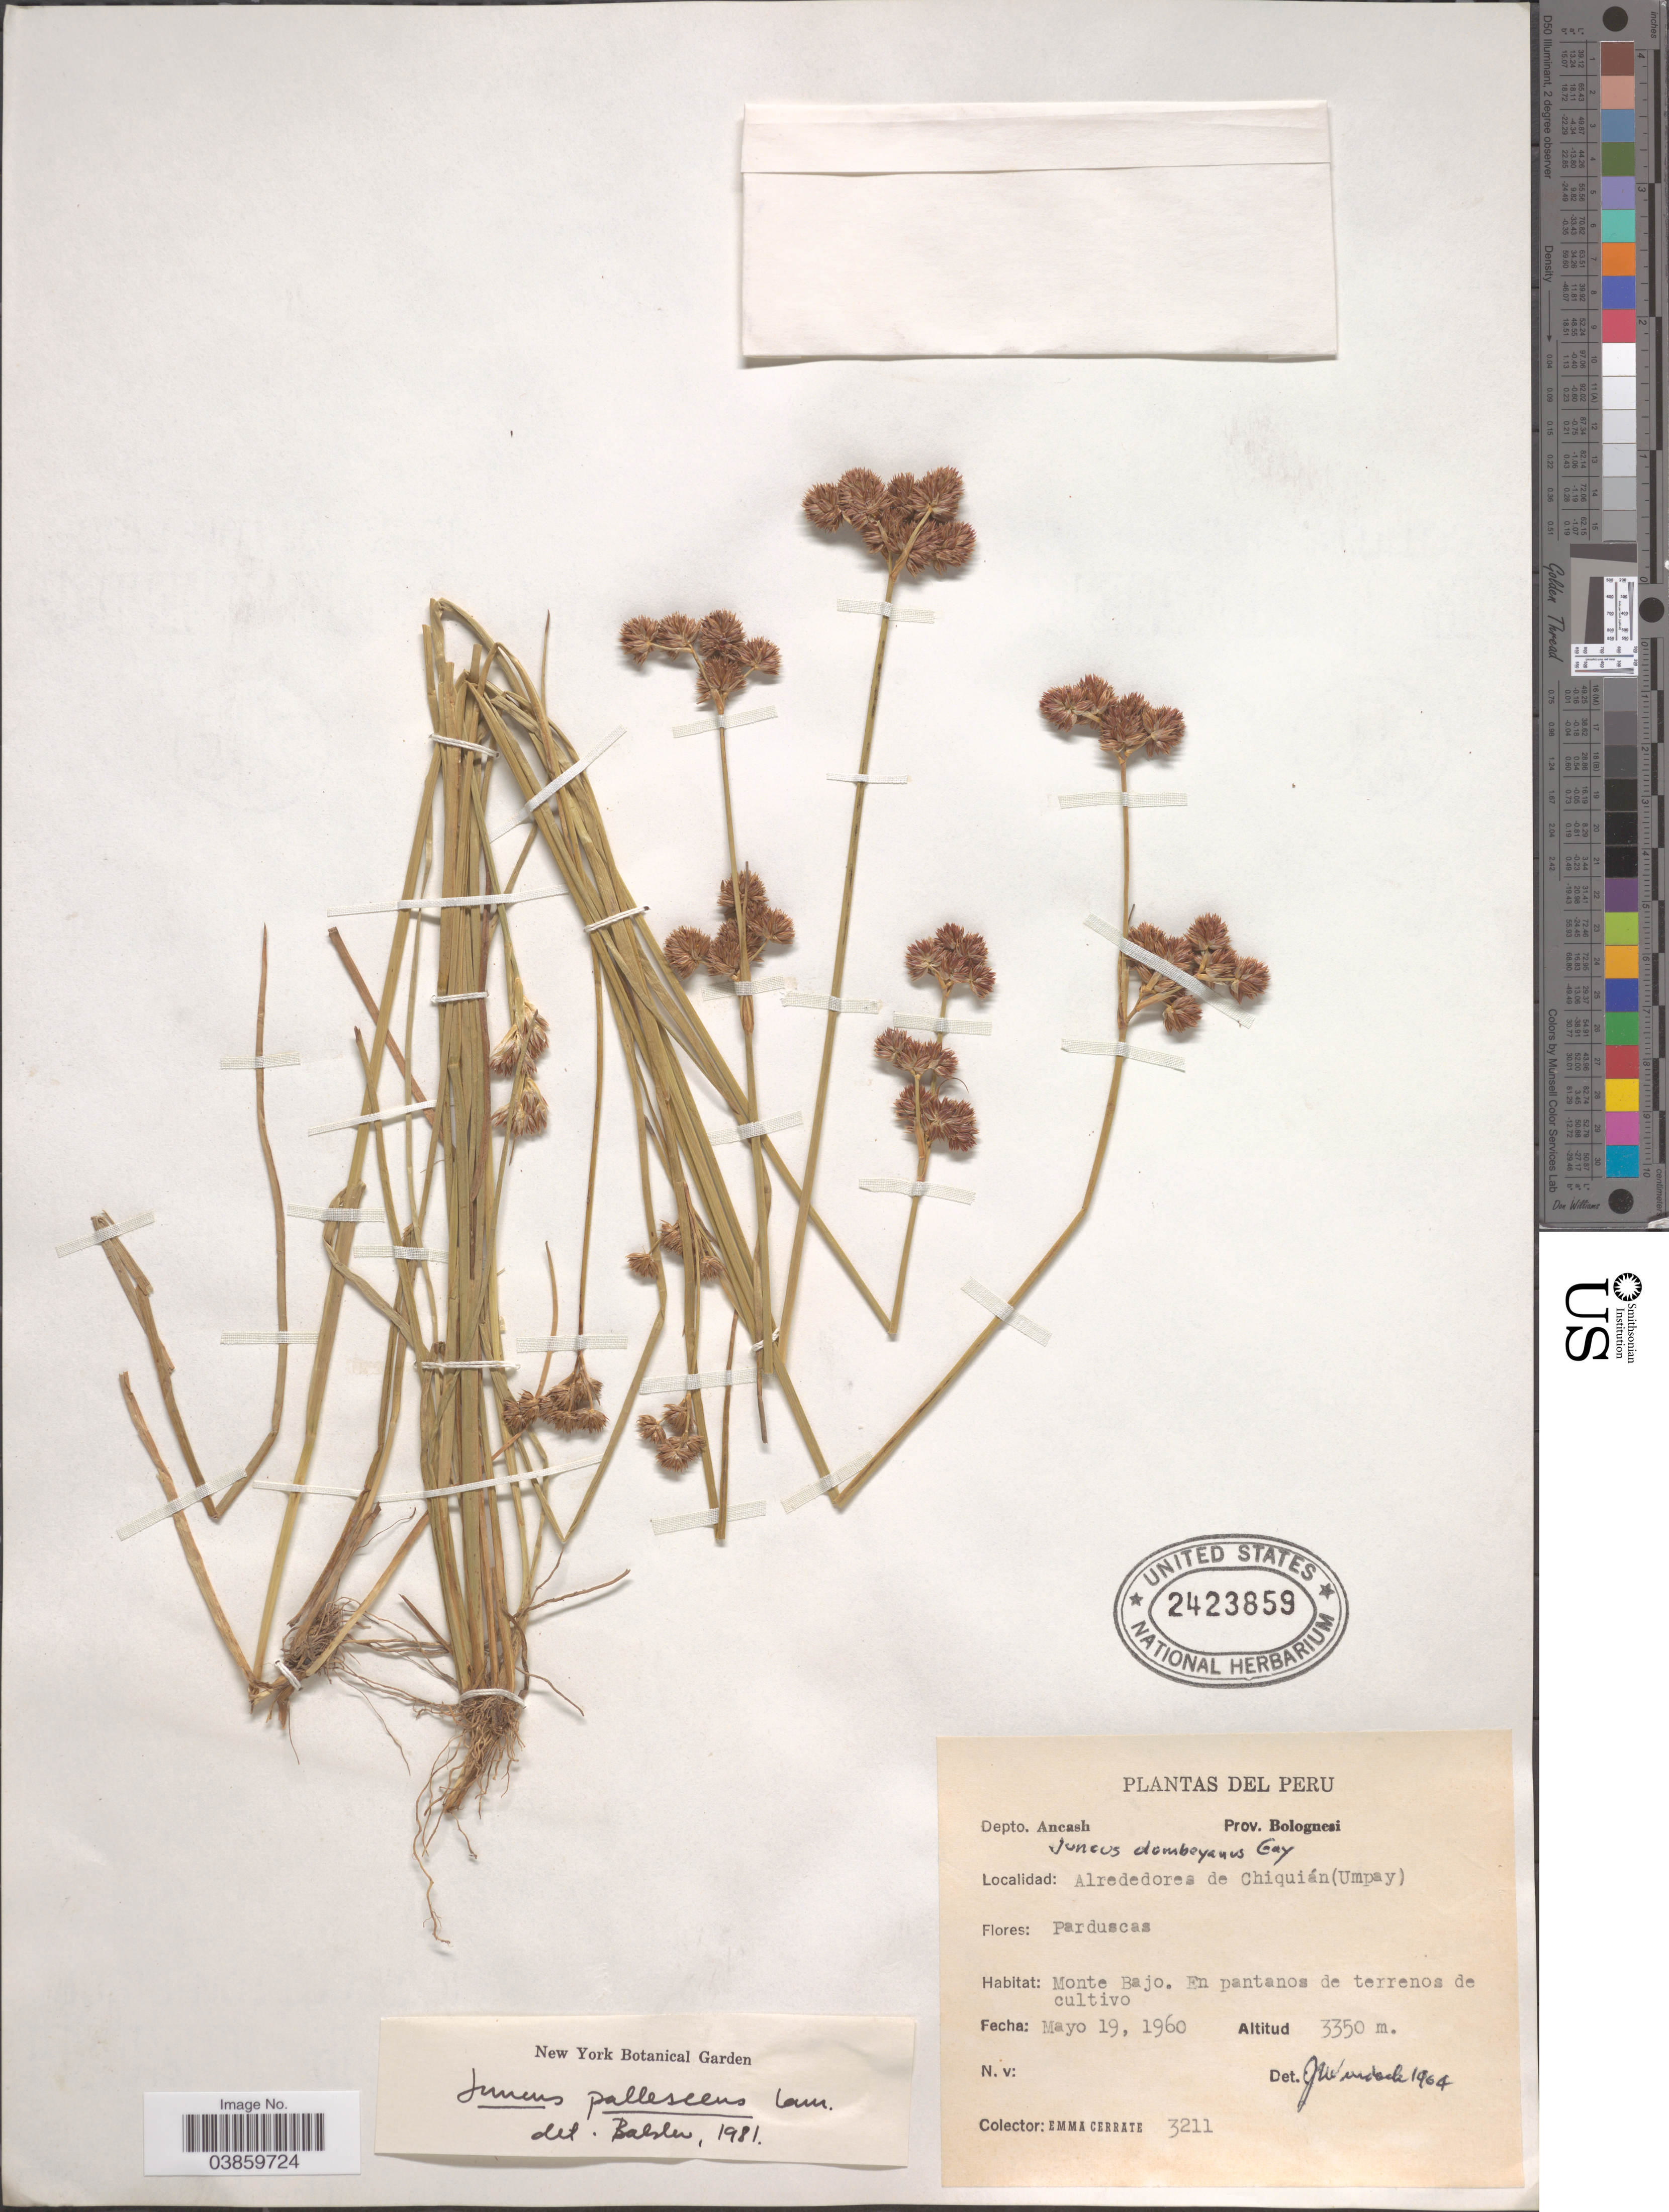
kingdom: Plantae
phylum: Tracheophyta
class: Liliopsida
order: Poales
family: Juncaceae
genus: Juncus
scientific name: Juncus pallescens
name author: Lam.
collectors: E. Cerrate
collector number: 3211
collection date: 1960-05-19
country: Peru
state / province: Ancash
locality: Depto. Ancash, Prov. Bolognesi. Alrededores de Chiquián (Umpay). Monte Bajo. En pantanos de terrenos de cultivo.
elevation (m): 3350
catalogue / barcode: US 2423859